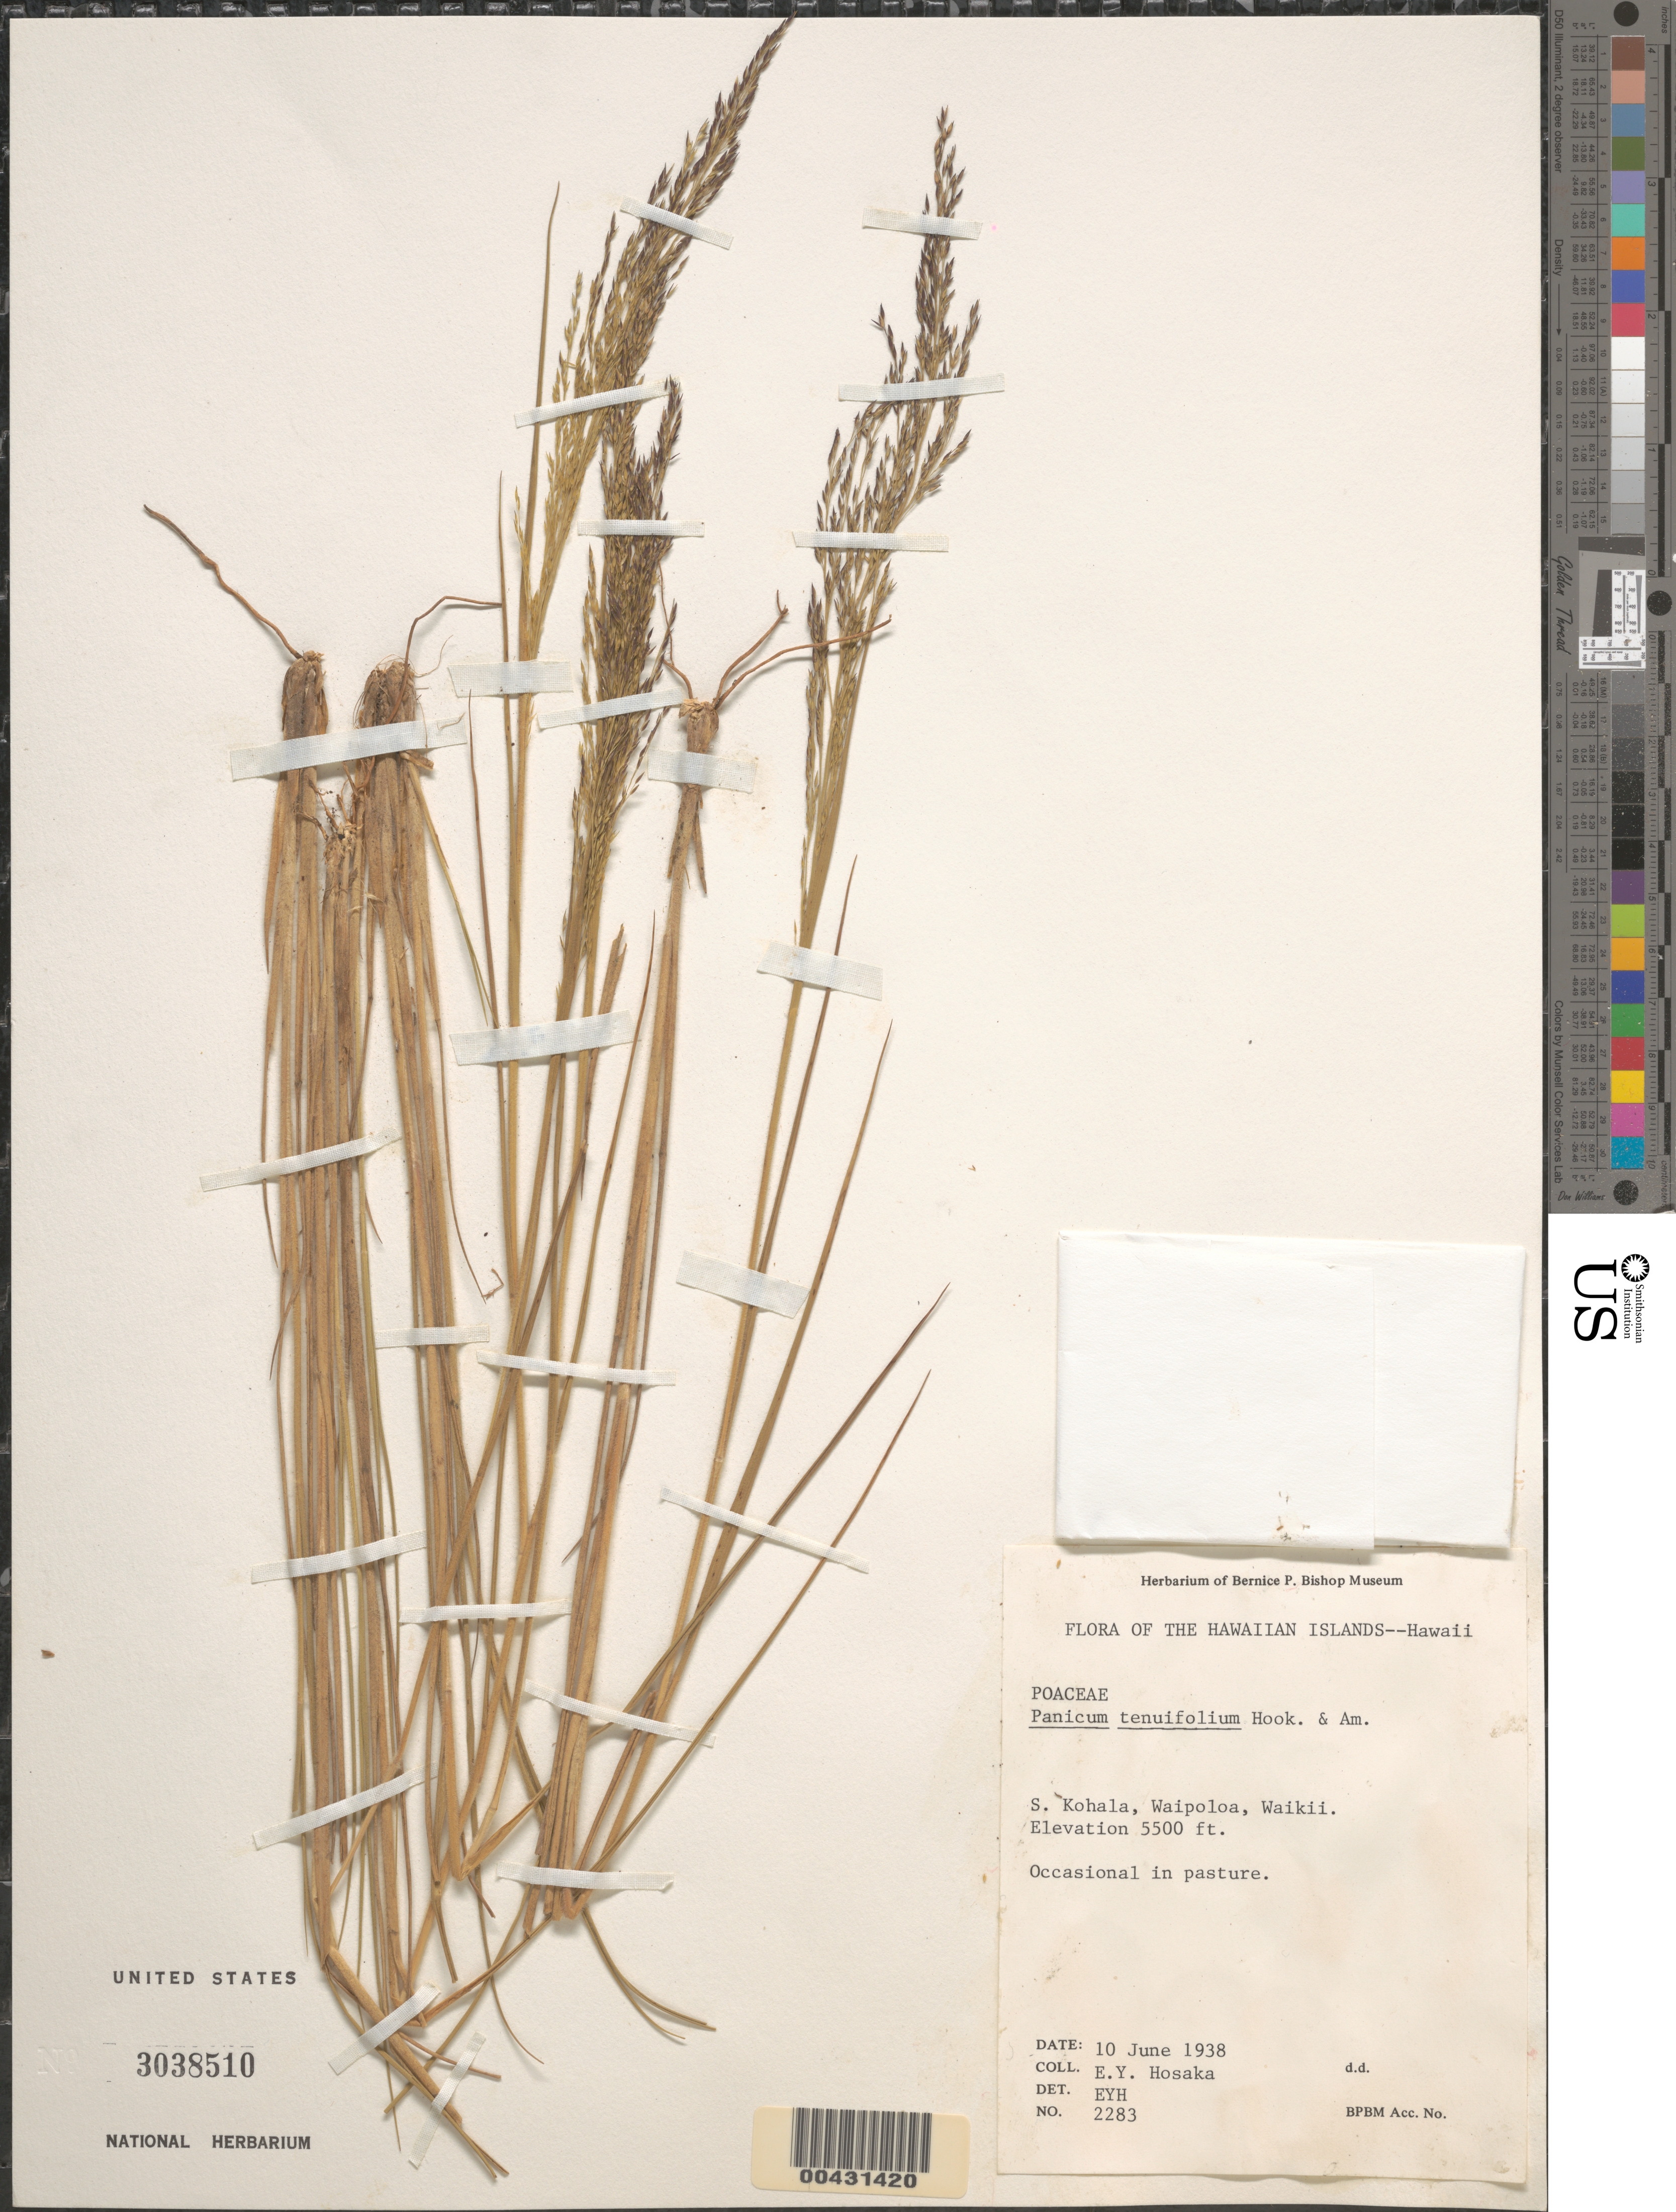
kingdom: Plantae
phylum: Tracheophyta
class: Liliopsida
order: Poales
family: Poaceae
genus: Panicum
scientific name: Panicum tenuifolium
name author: Hook. & Arn.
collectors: E. Y. Hosaka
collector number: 2283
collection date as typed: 10 Jun 1938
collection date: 1938-06-10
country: United States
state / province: Hawaii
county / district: Hawaii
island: Hawaii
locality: S Kohala, Waipoloa, Waikii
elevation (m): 1676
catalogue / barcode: US 3038510